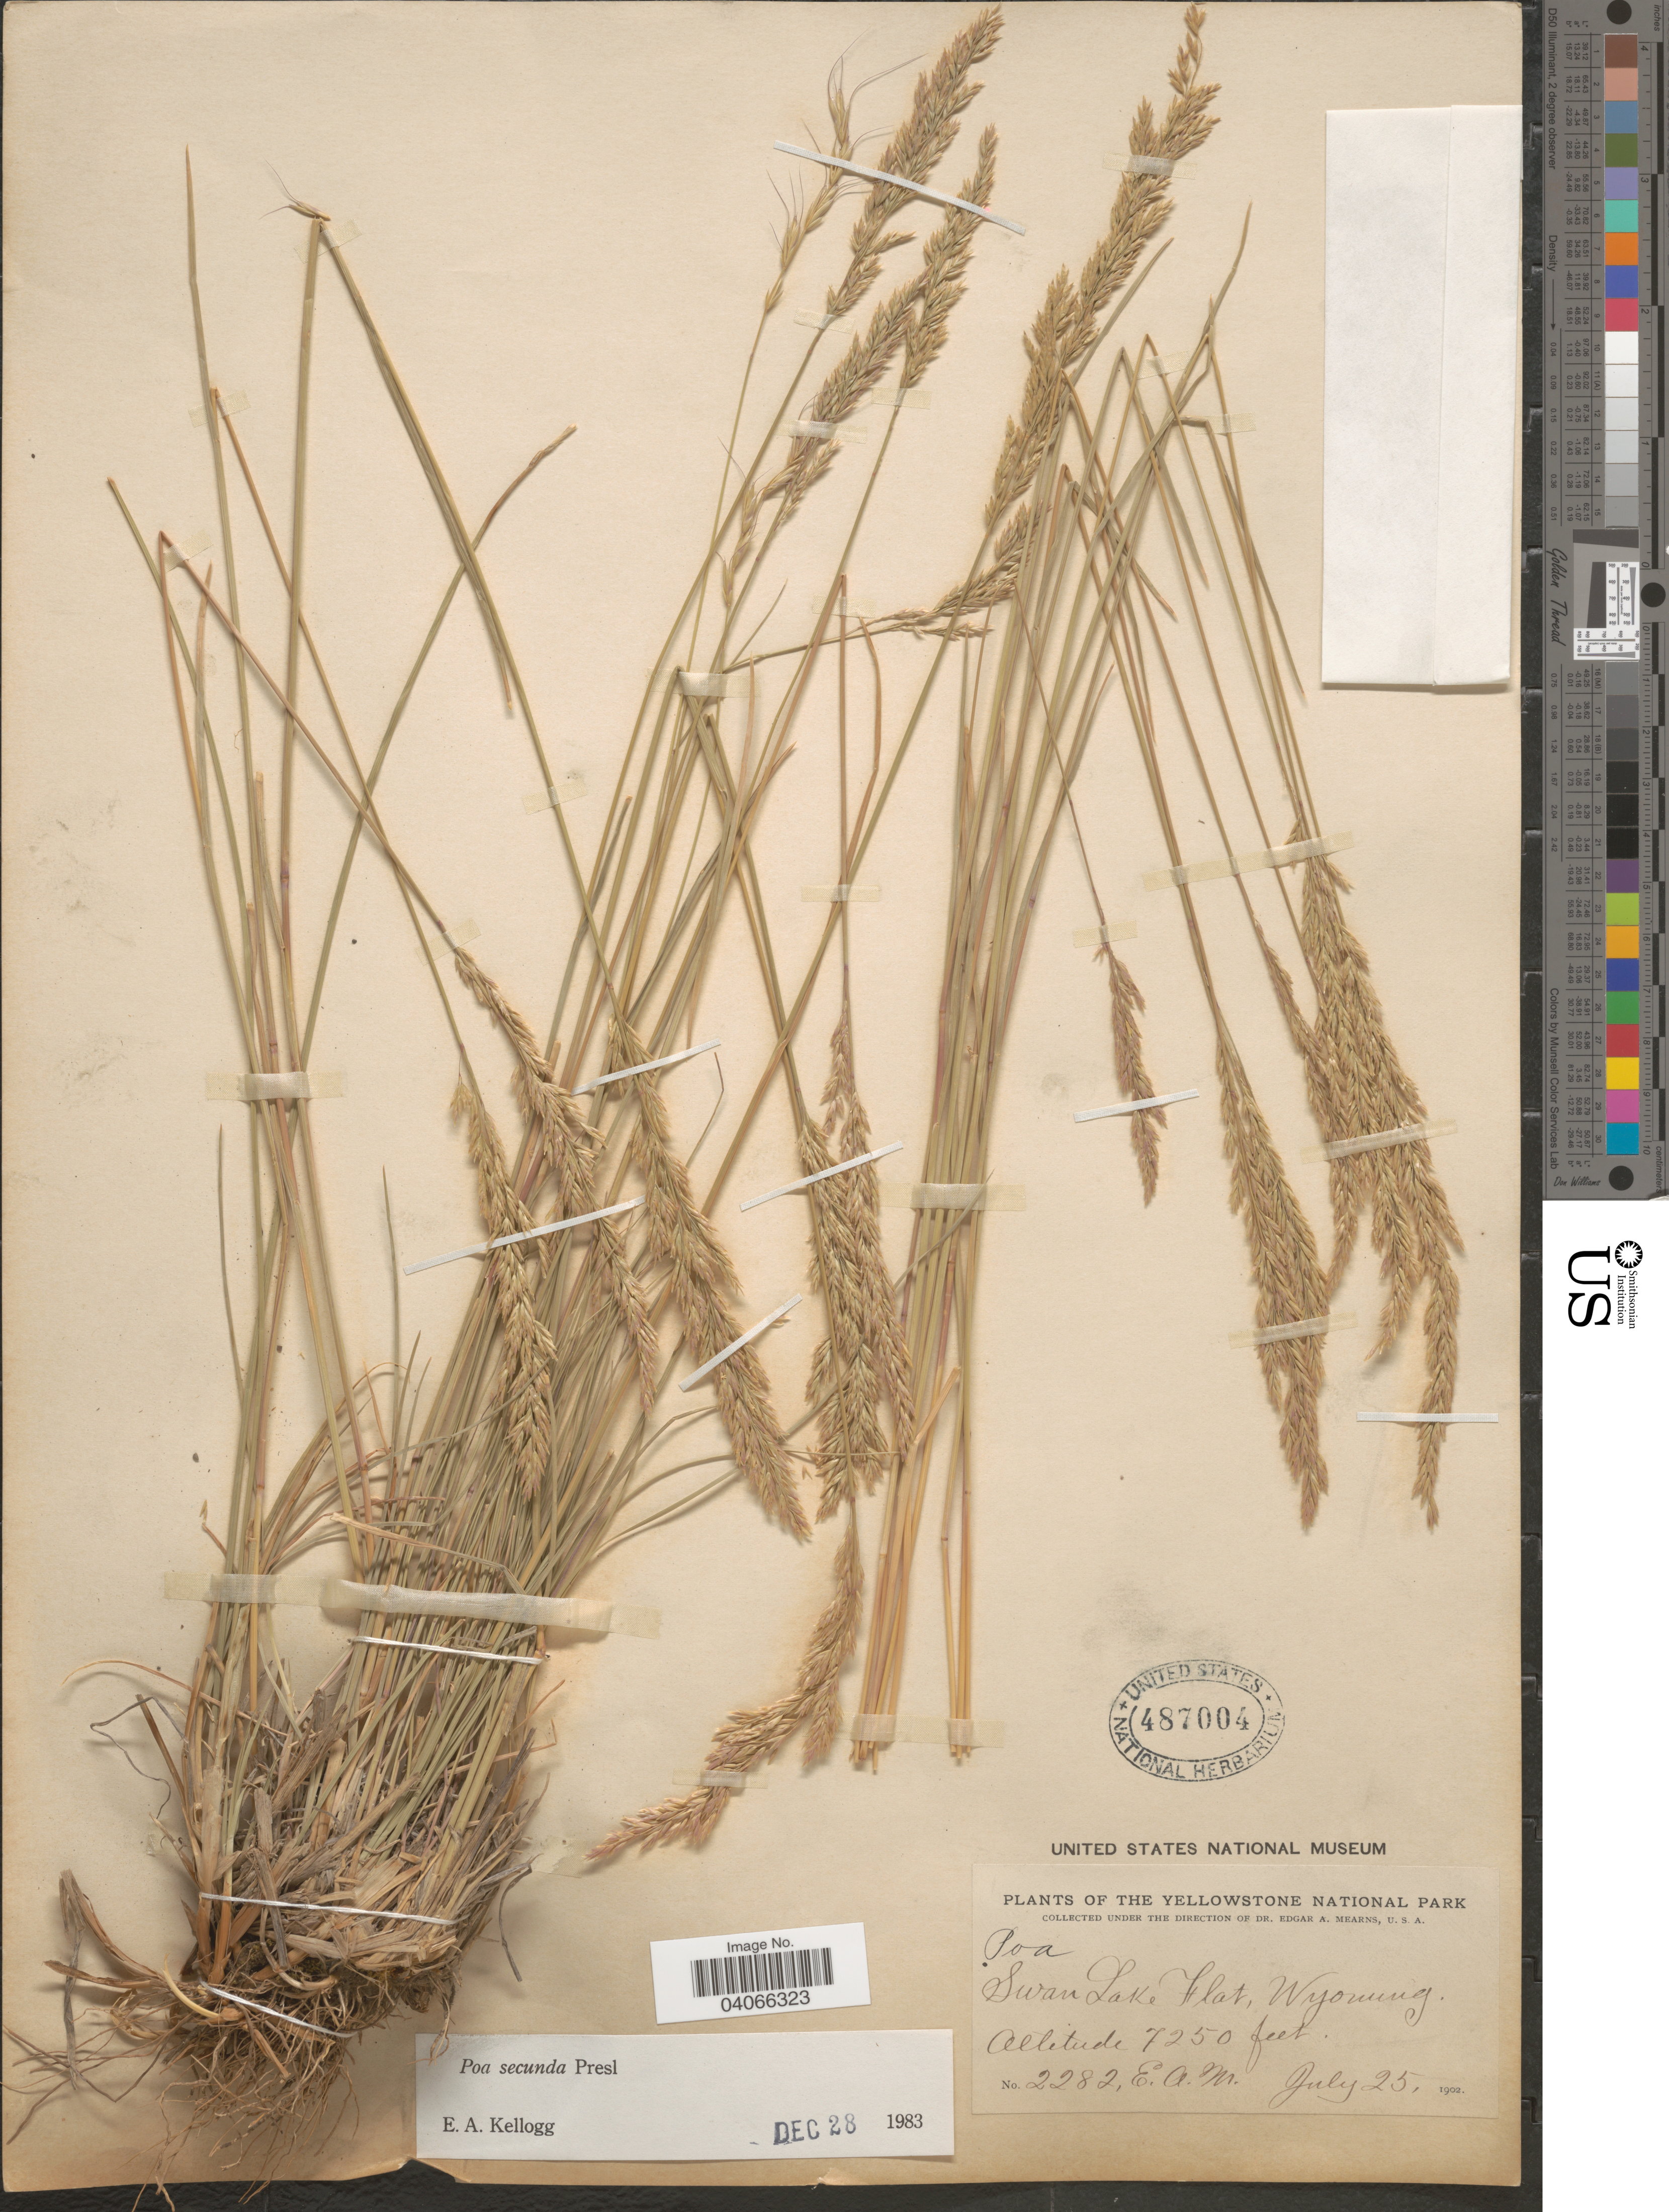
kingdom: Plantae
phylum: Tracheophyta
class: Liliopsida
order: Poales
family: Poaceae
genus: Poa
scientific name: Poa secunda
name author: J. Presl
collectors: E. A. Mearns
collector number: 2282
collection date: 1902-07-25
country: United States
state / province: Wyoming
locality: Yellowstone National Park. Swan Lake Flat.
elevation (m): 2210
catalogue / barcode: US 487004